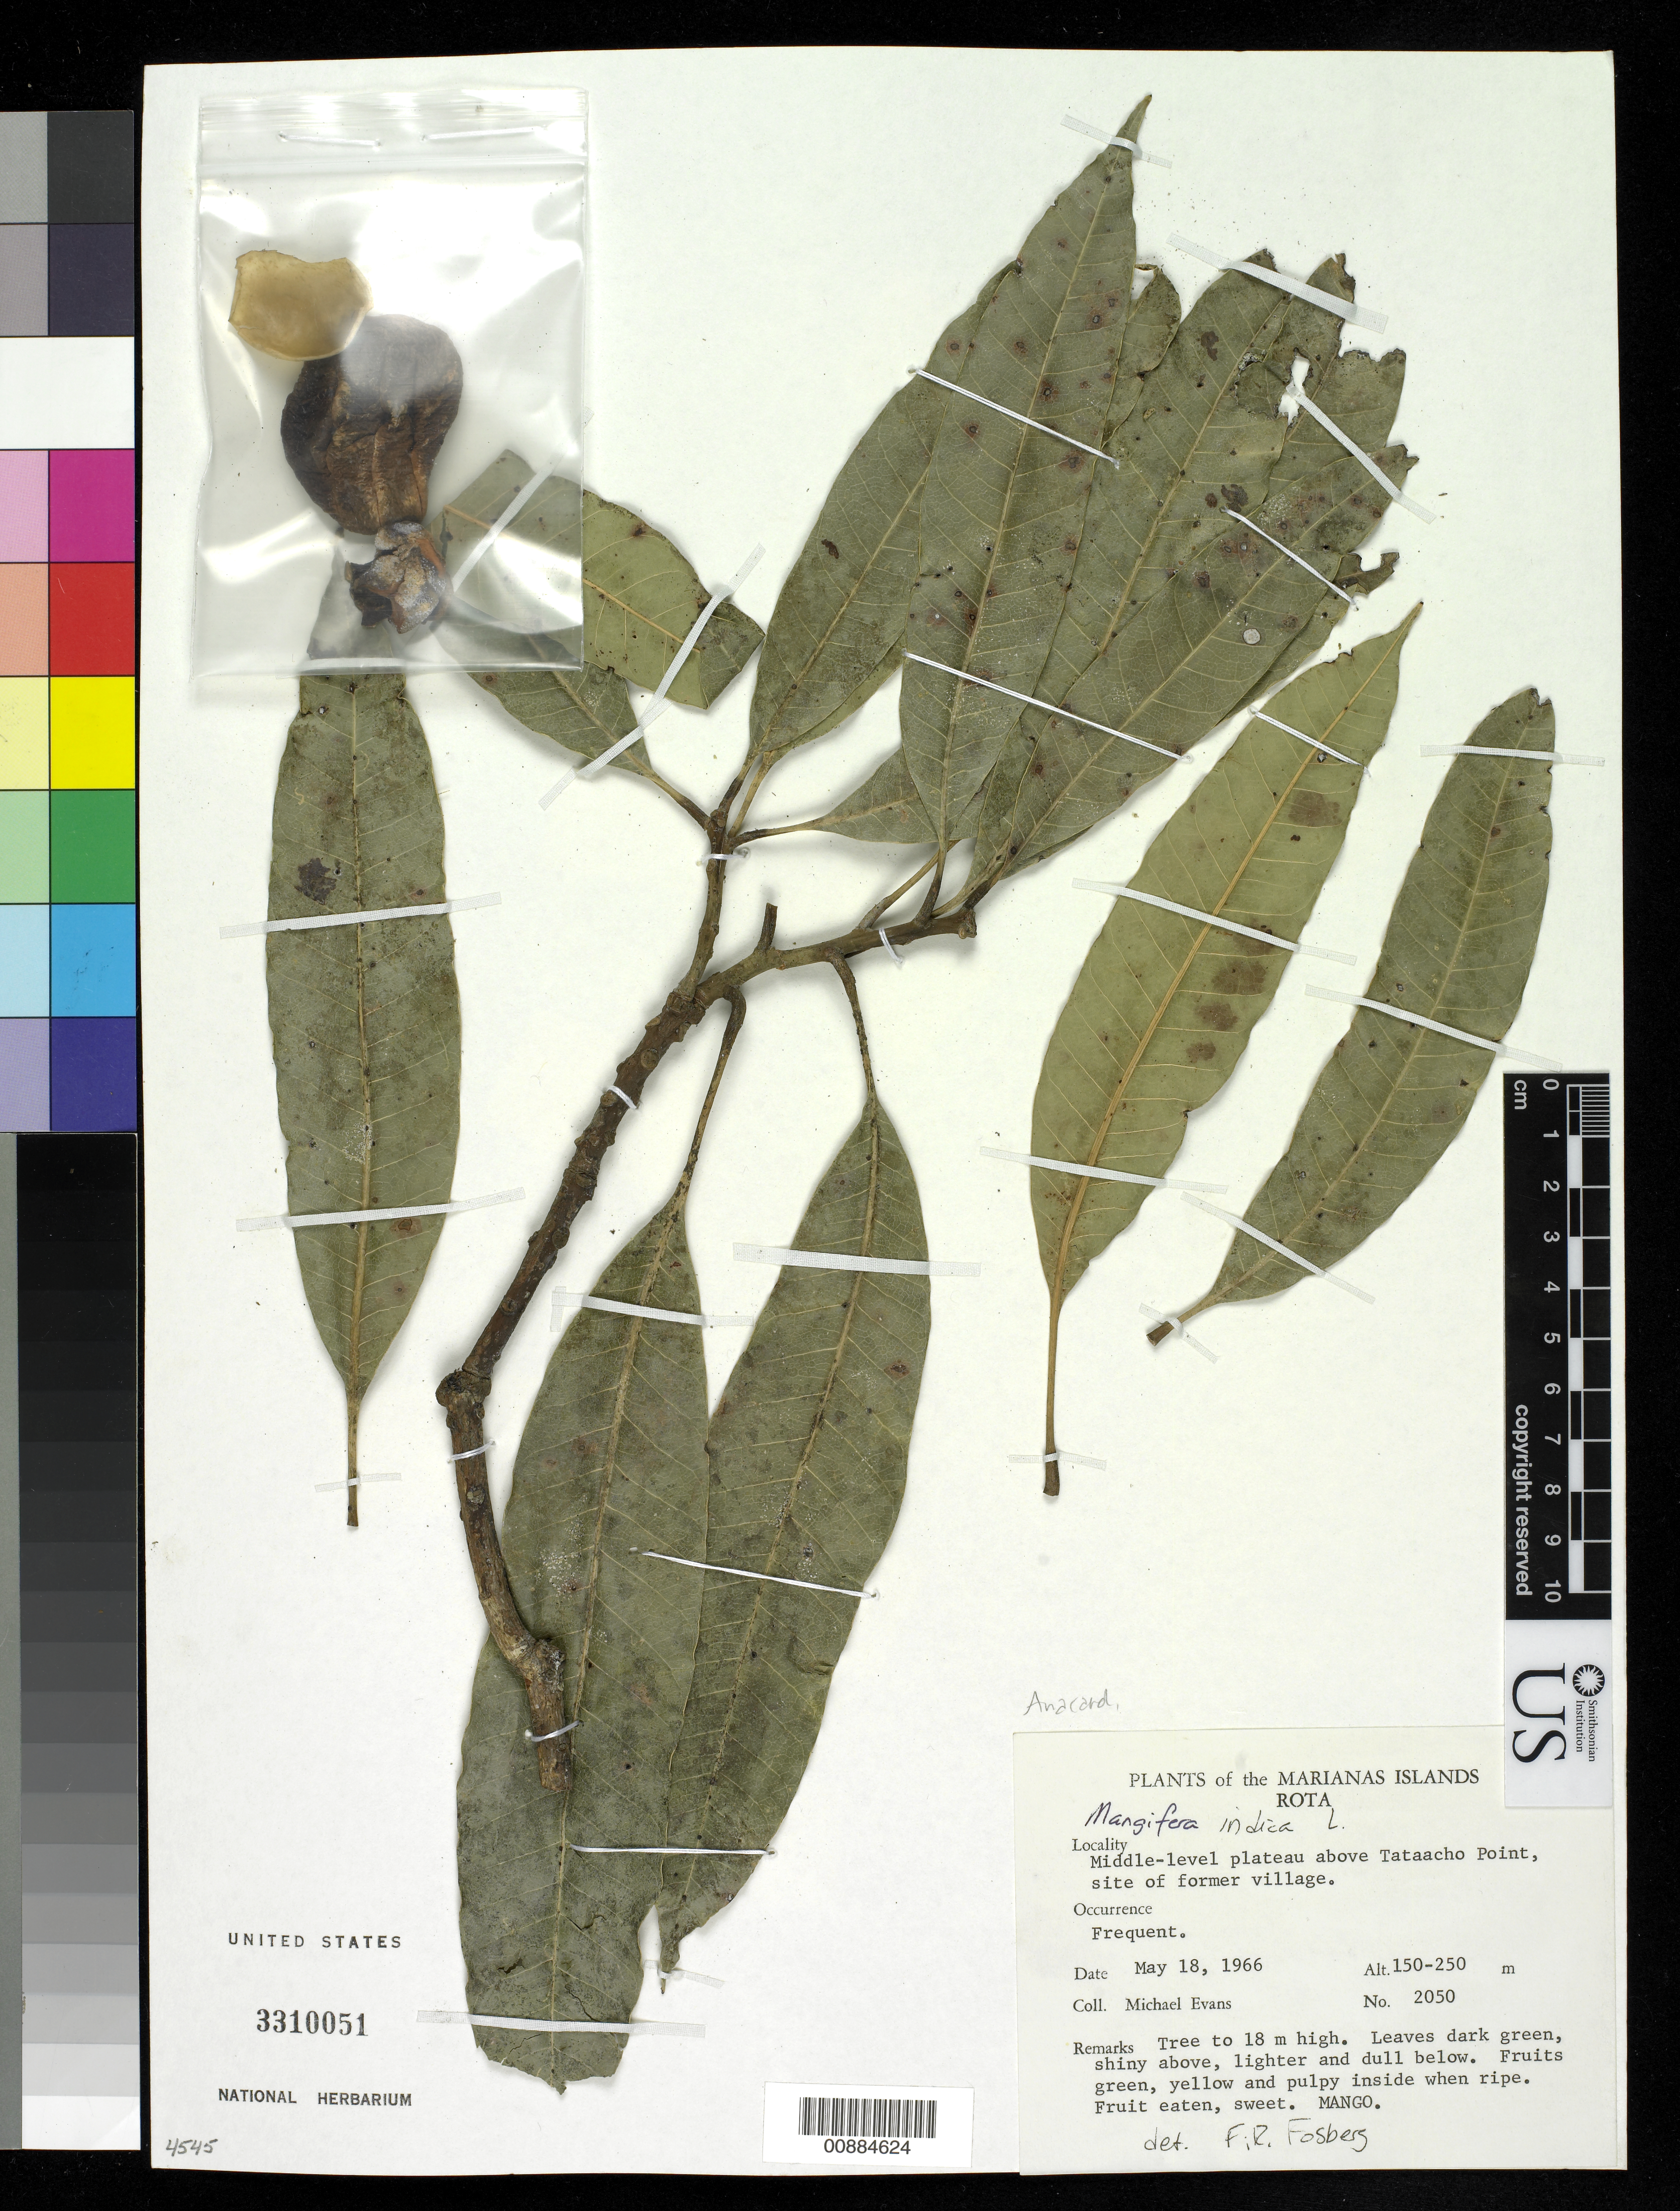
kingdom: Plantae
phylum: Tracheophyta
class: Magnoliopsida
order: Sapindales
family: Anacardiaceae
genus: Mangifera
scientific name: Mangifera indica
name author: L.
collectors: M. Evans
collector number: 2050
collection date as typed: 18 May 1966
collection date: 1966-05-18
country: Northern Mariana Islands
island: Rota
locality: middle level plateau above Tataacho Point, site of former village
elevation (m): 150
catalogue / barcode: US 3310051